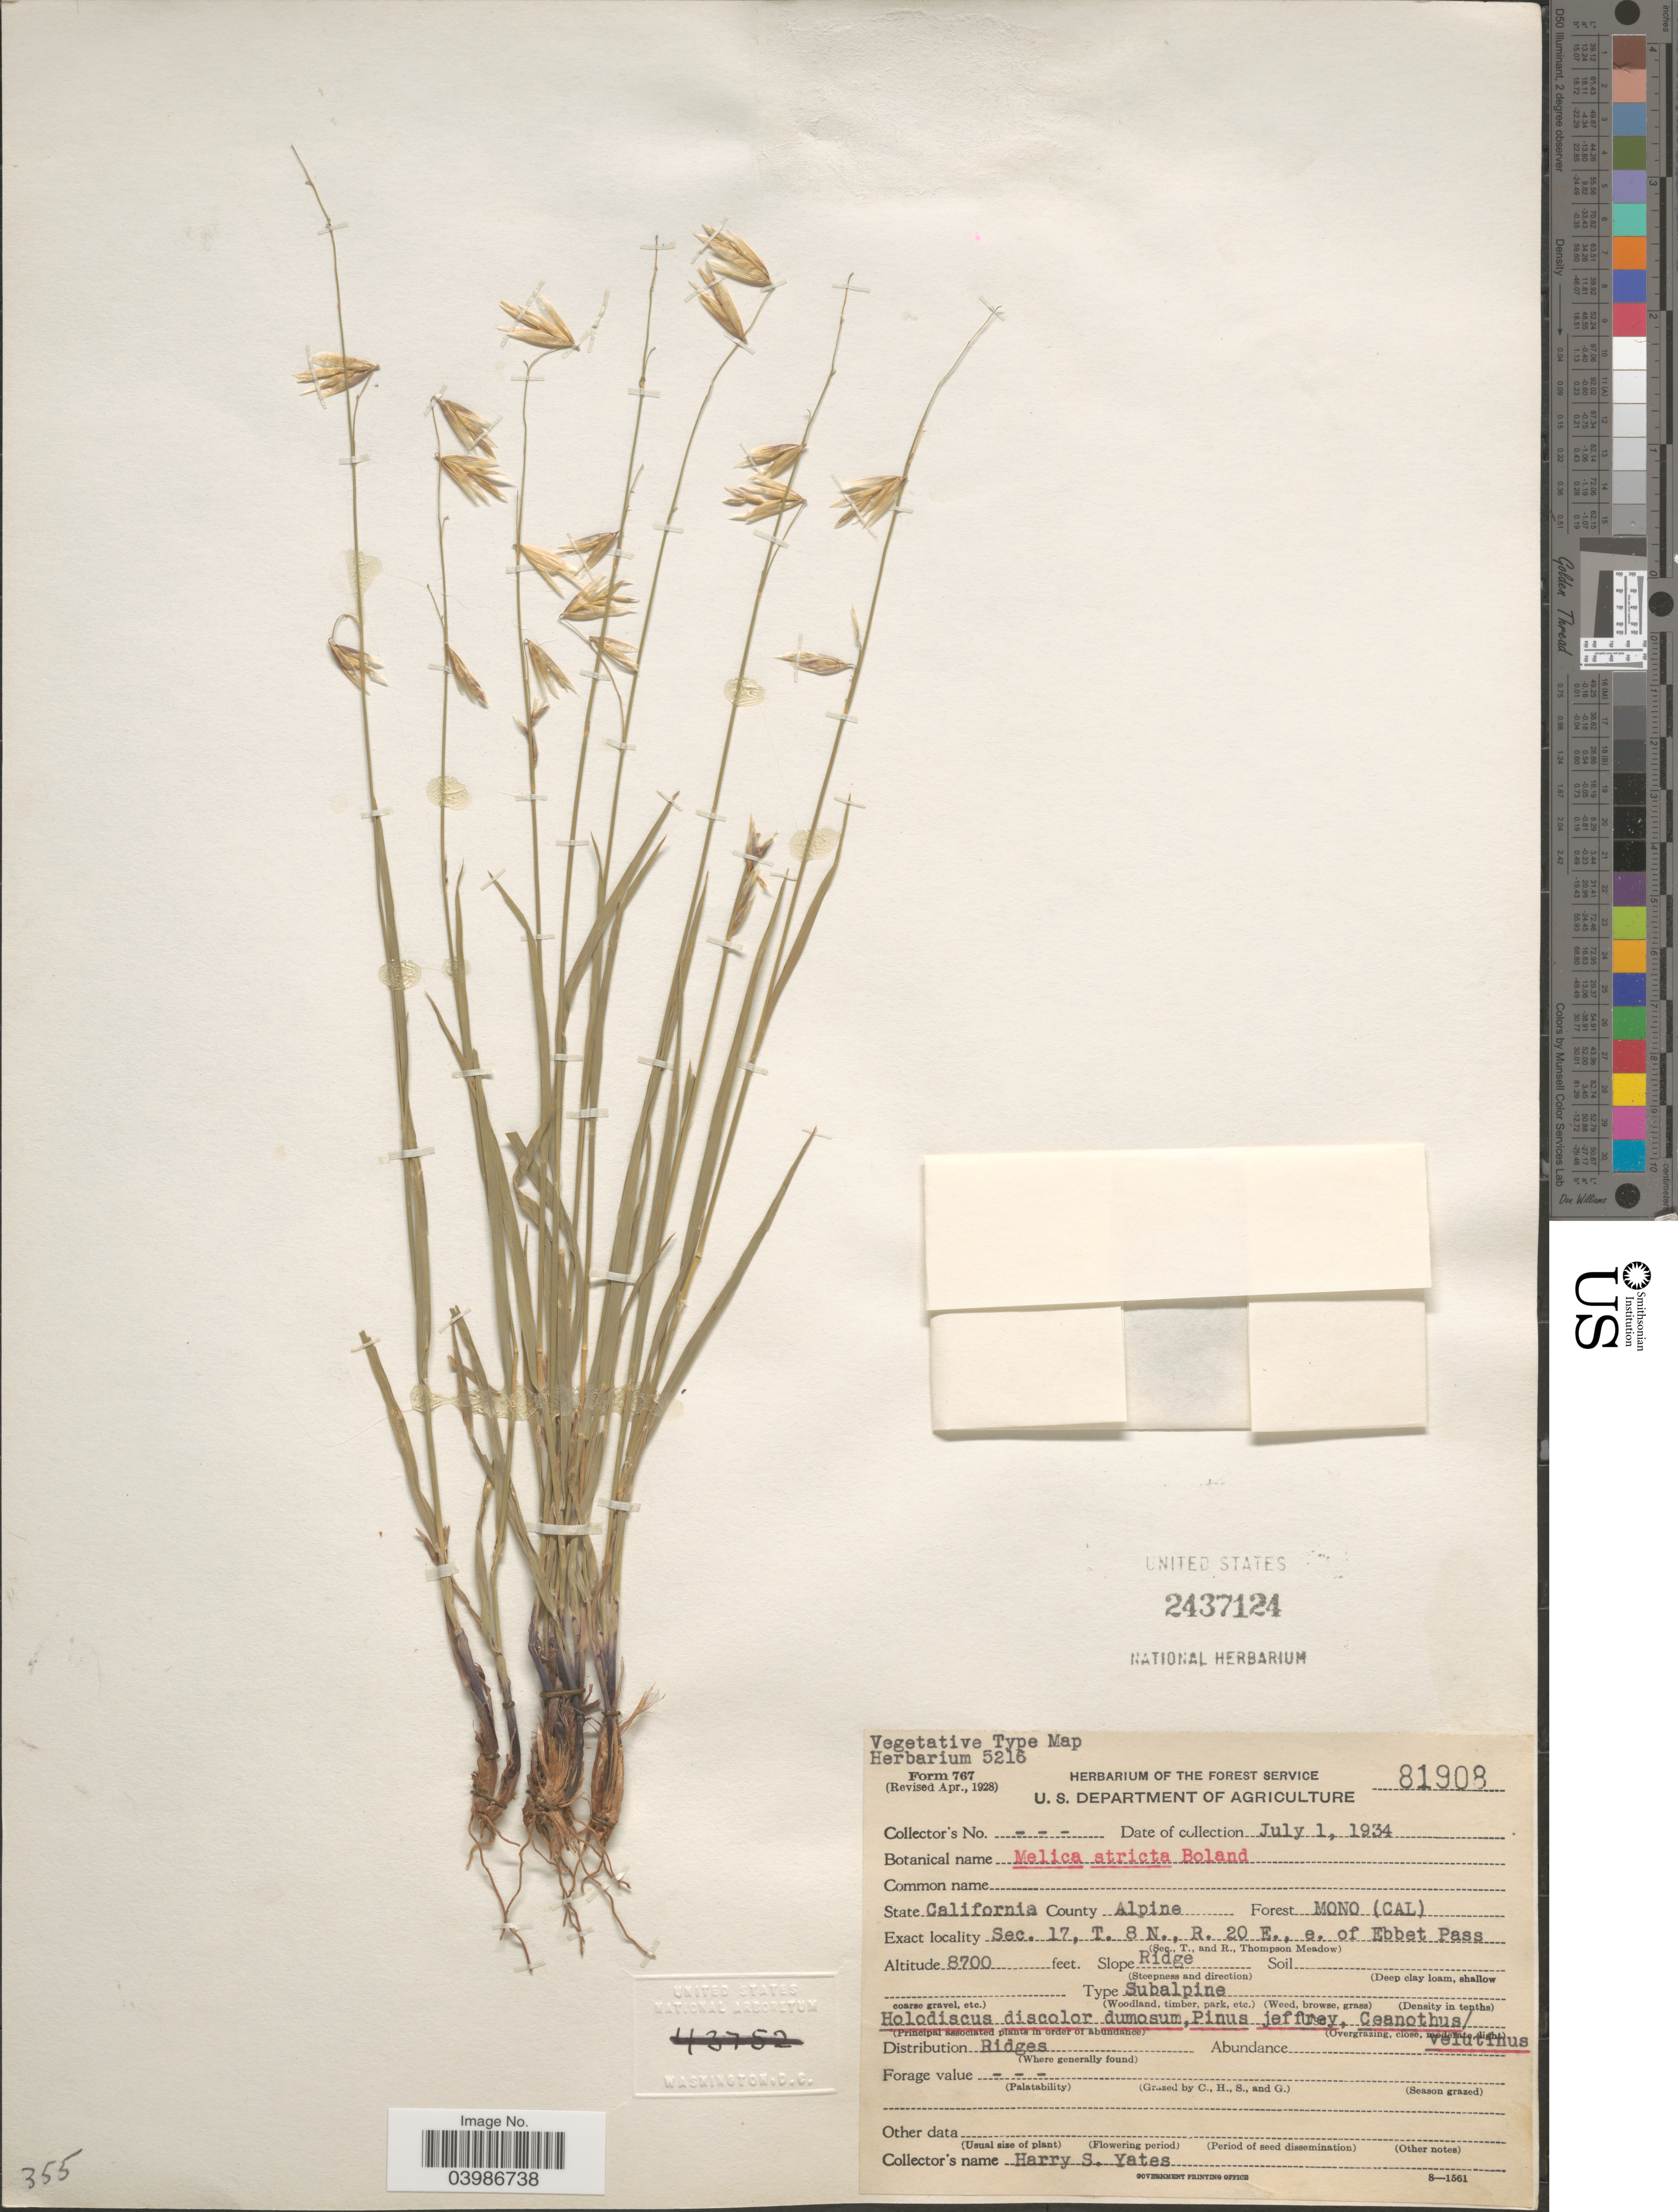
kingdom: Plantae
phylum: Tracheophyta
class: Liliopsida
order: Poales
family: Poaceae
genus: Melica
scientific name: Melica stricta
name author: Bol.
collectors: H. S. Yates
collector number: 81908?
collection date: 1934-07-01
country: United States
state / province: California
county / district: Alpine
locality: County Alpine. Forest Mono (Cal). Sec. 17, T. 8 N., R. 20 E., e. of Ebbet Pass. (Sec., T and R., Thompson Meadow) [unsure placement] Slope Ridge.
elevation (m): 2652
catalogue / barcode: US 2437124